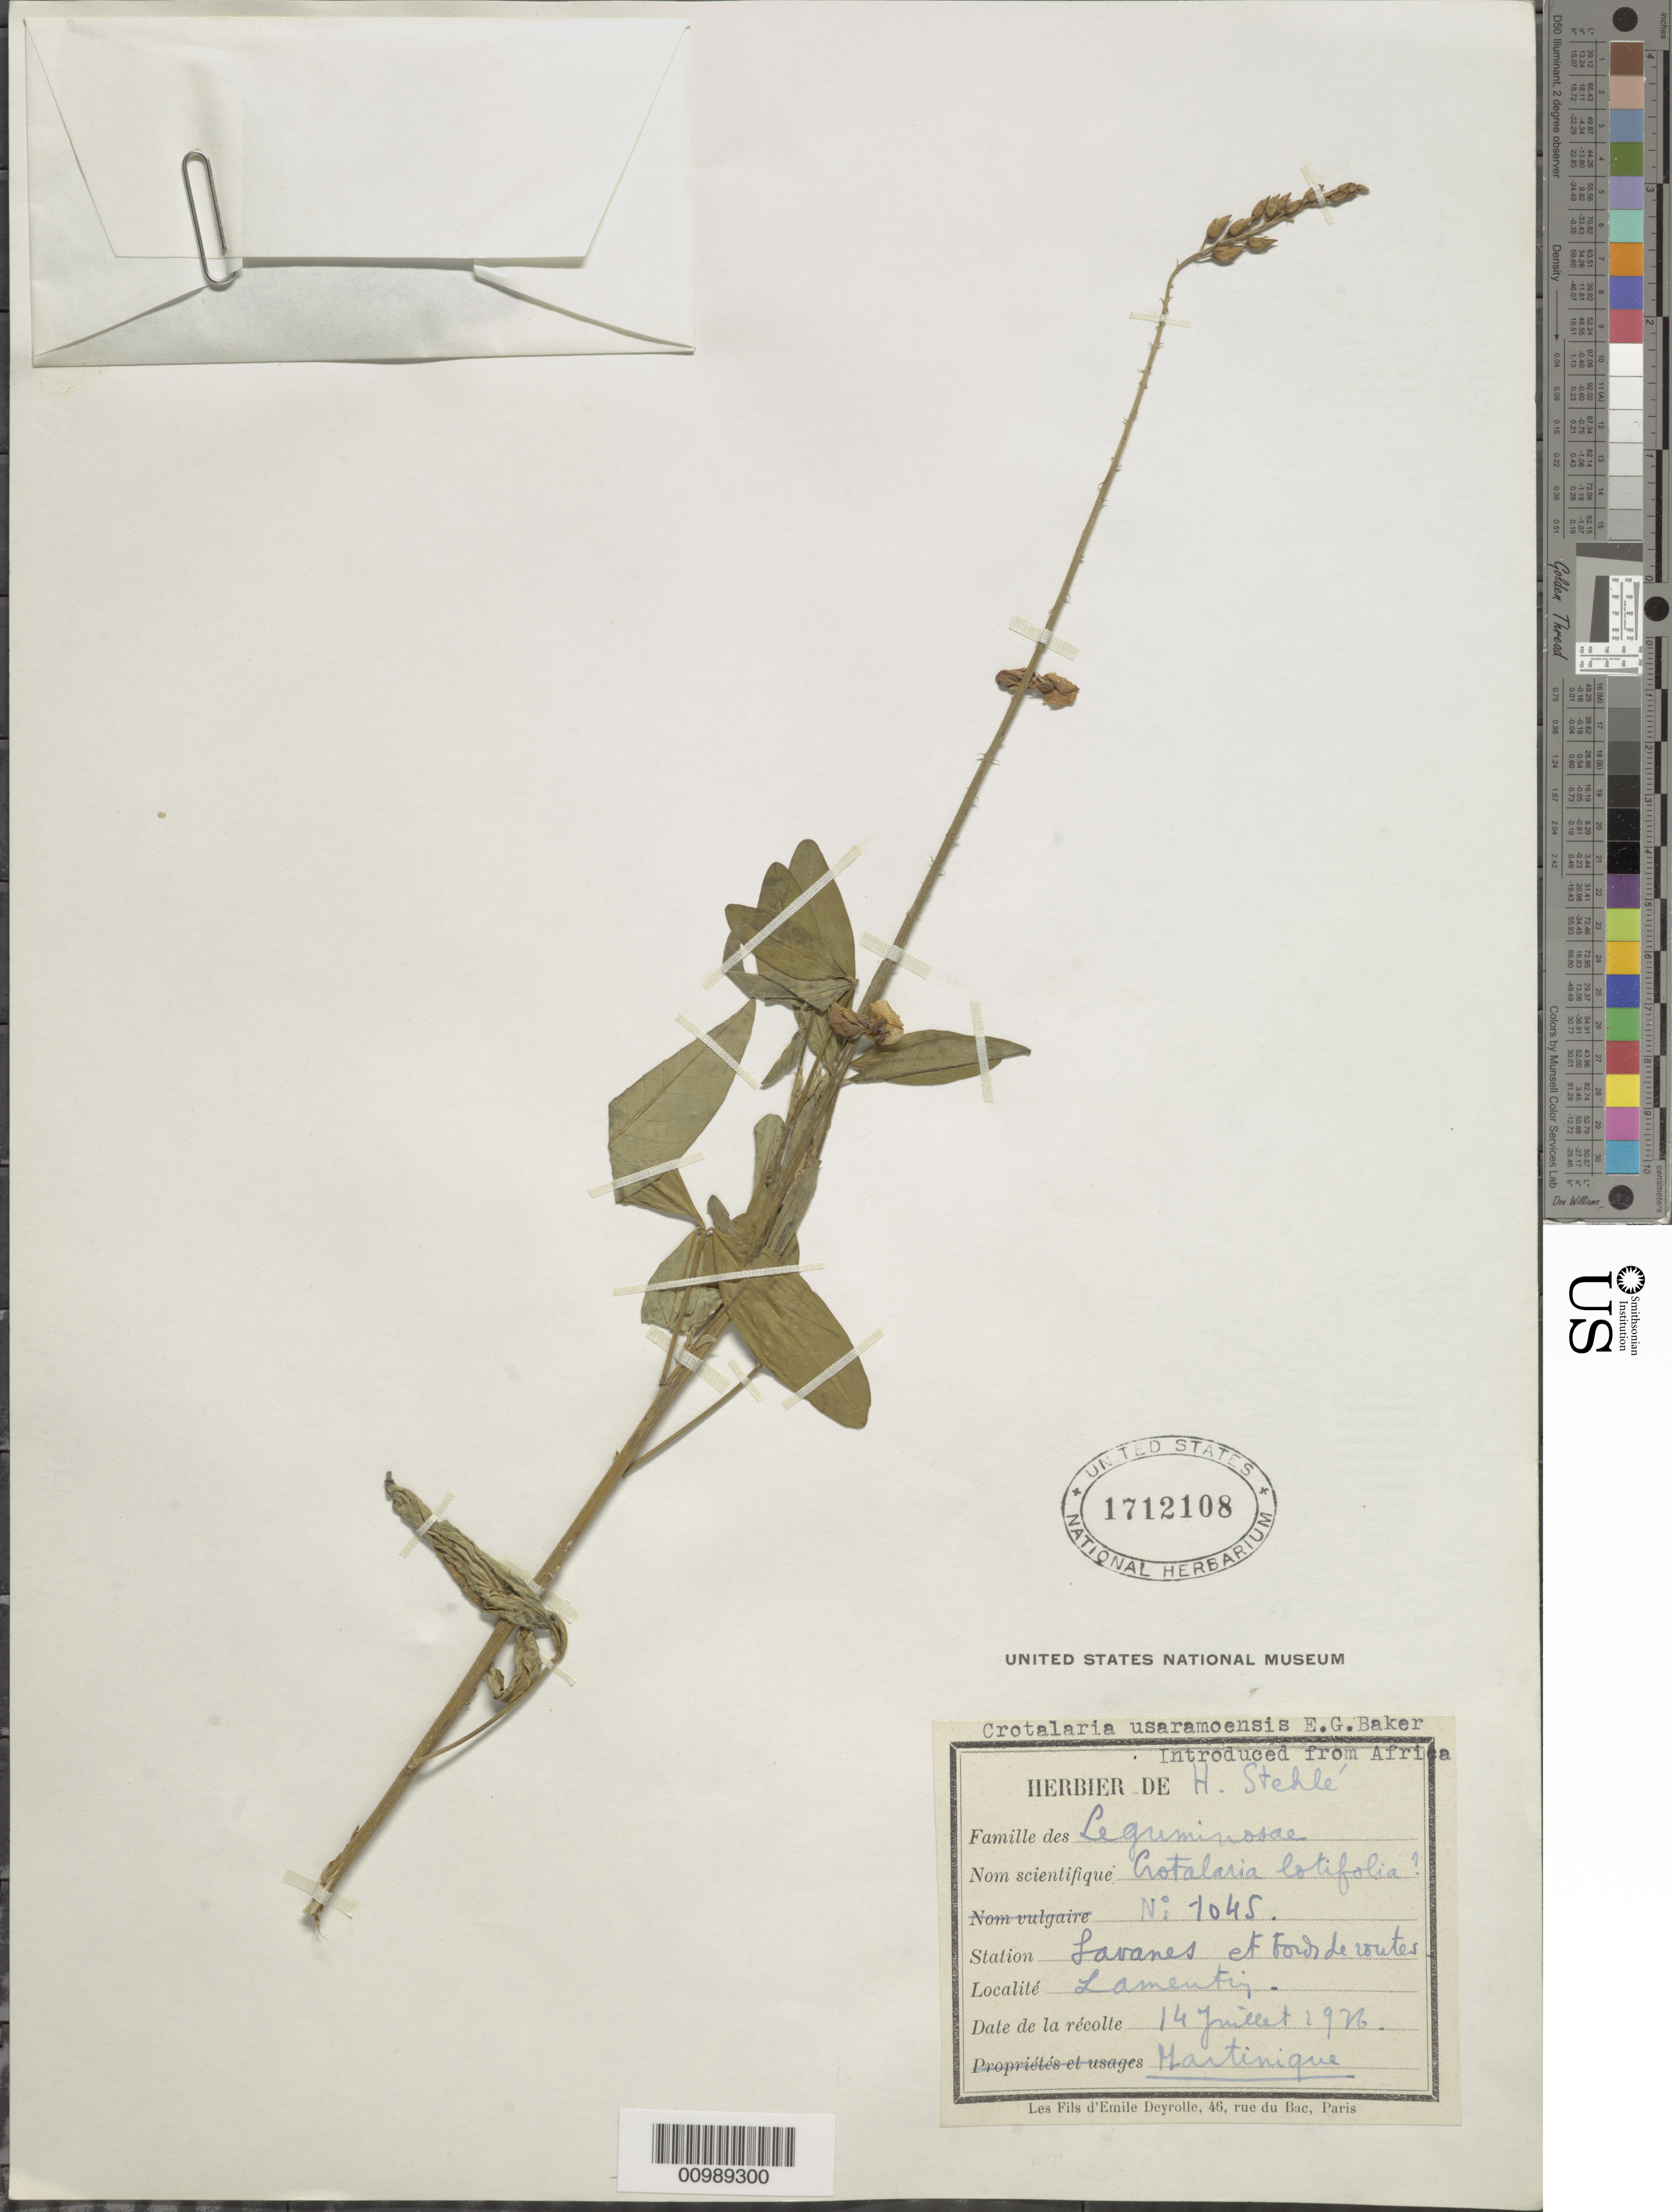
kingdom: Plantae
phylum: Tracheophyta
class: Magnoliopsida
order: Fabales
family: Fabaceae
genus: Crotalaria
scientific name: Crotalaria zanzibarica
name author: Benth.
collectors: H. Stehlé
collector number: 1045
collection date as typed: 14 Jul 1936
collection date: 1936-07-14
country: Martinique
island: Martinique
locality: LamenFiy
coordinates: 0 N, 0 E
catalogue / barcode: US 1712108